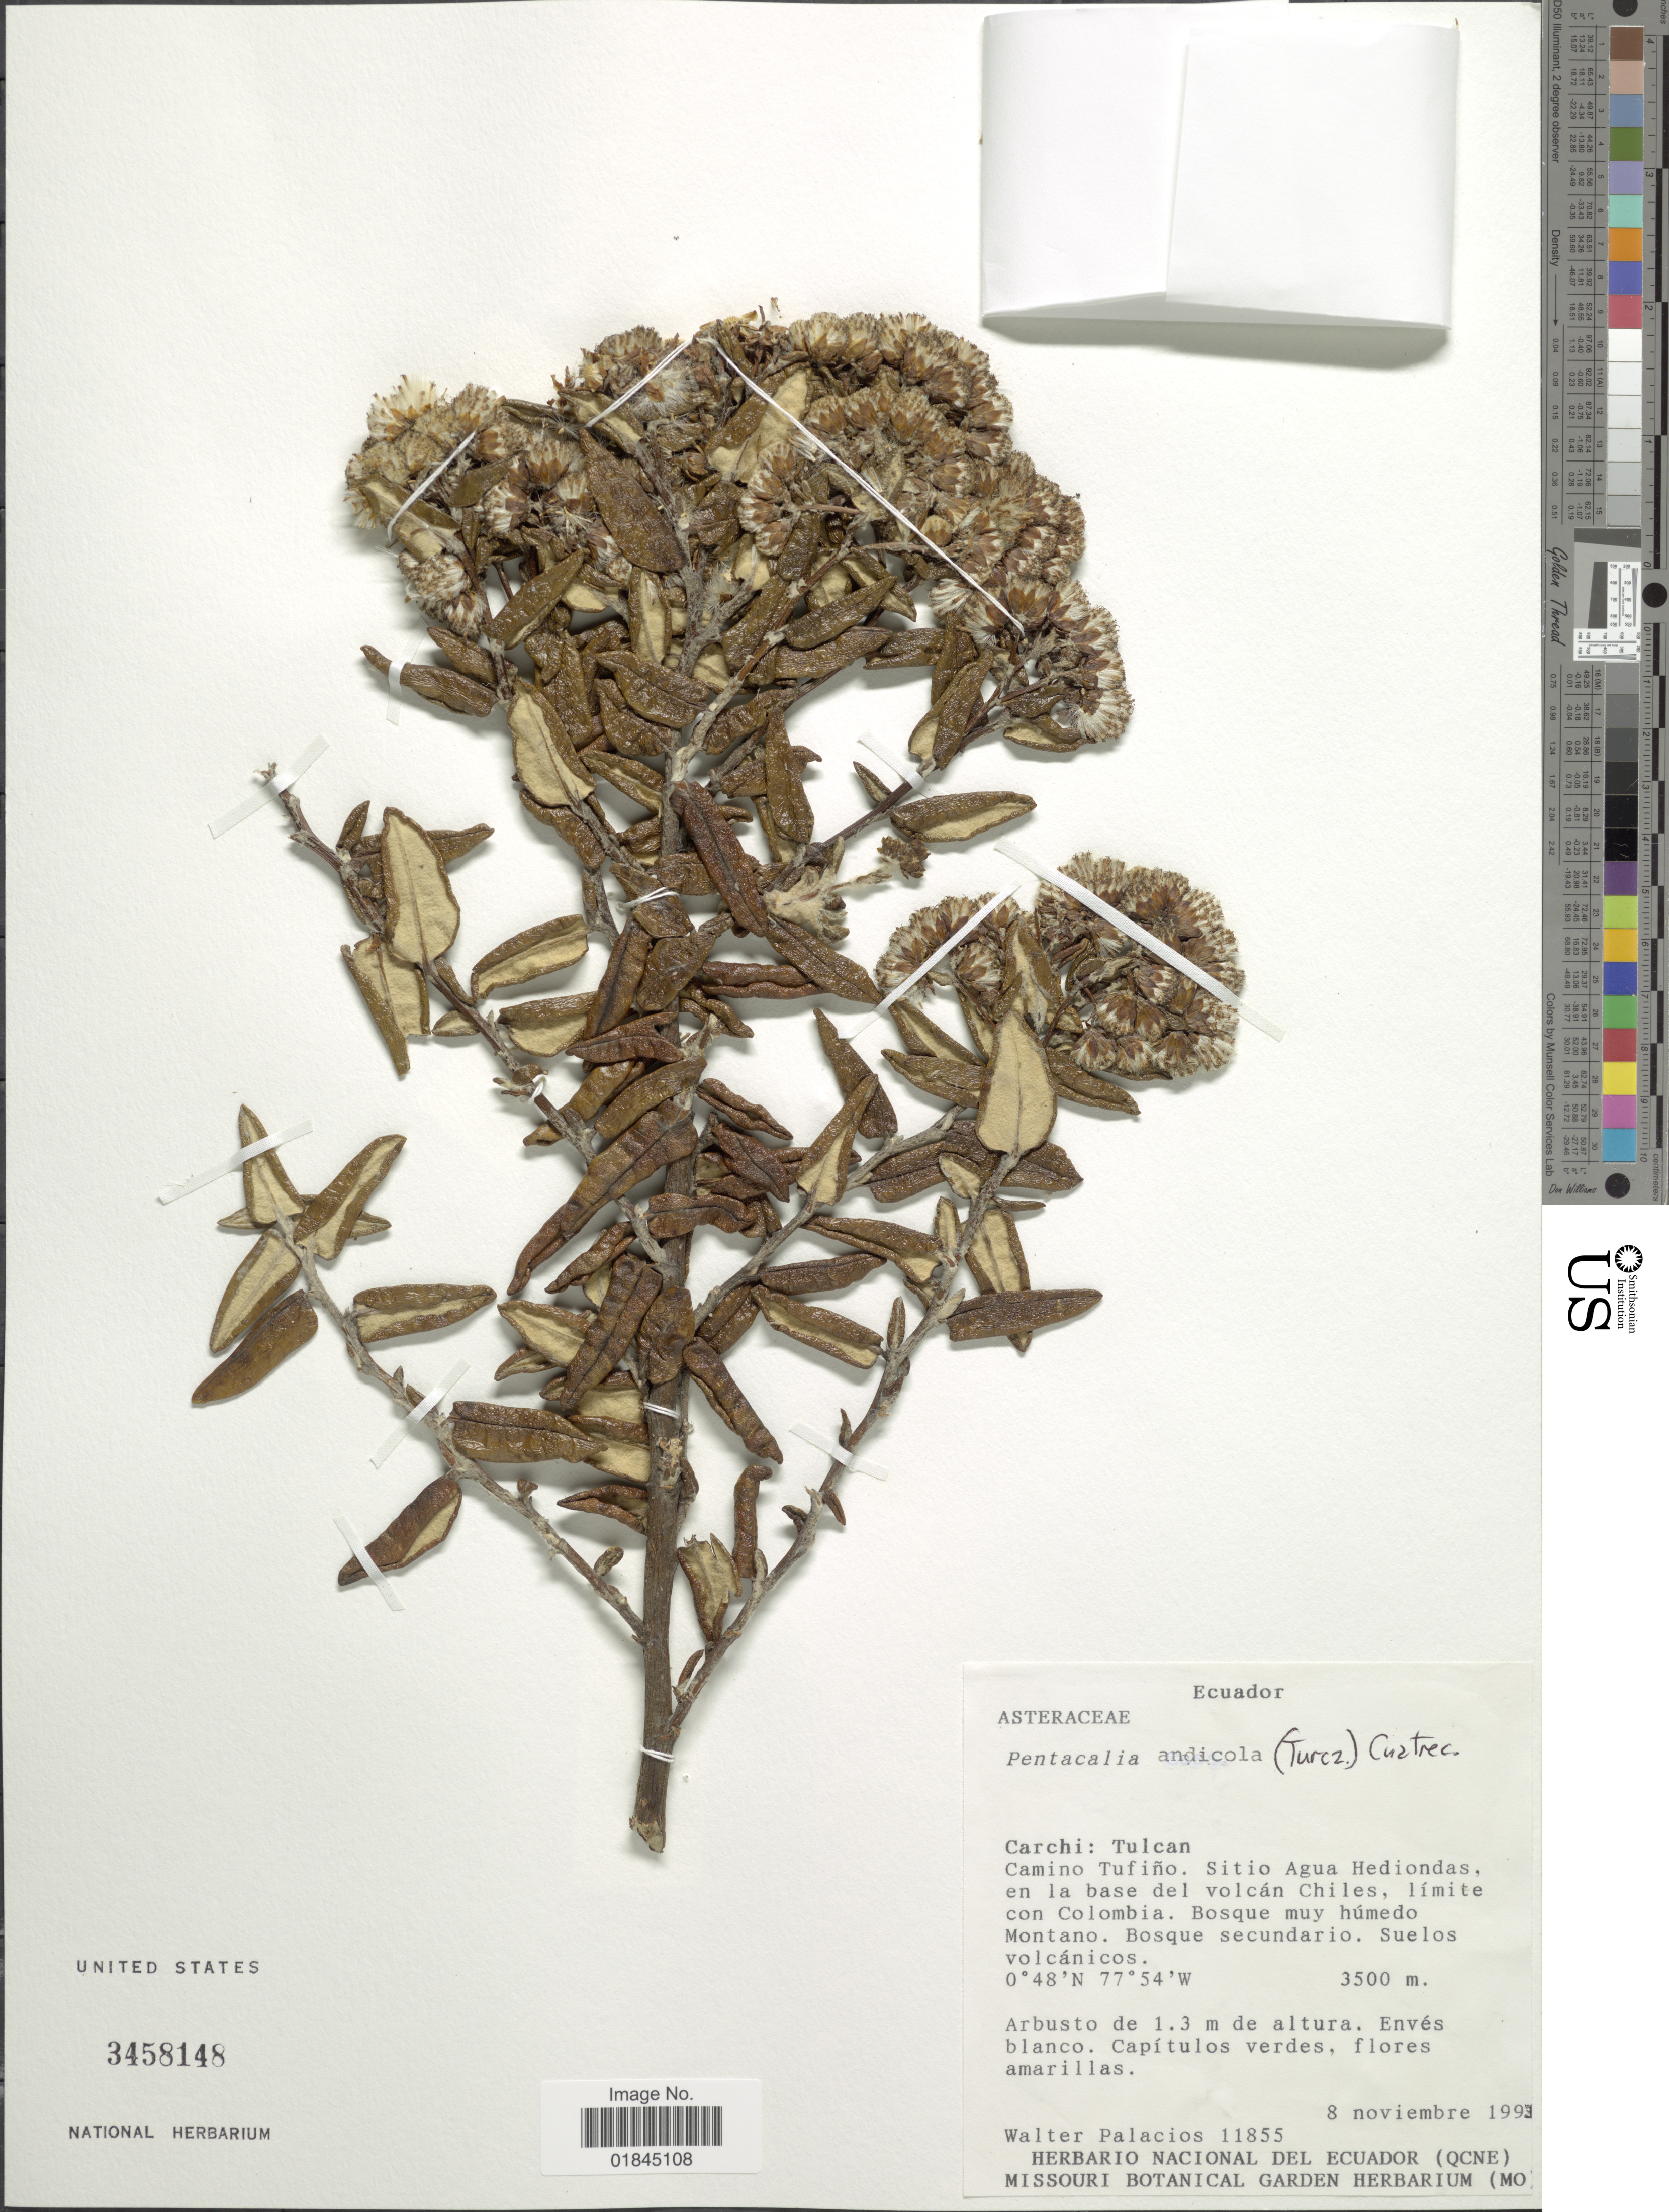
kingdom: Plantae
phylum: Tracheophyta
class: Magnoliopsida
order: Asterales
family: Asteraceae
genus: Pentacalia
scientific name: Pentacalia andicola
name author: (Turcz.) Cuatrec.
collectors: W. Palacios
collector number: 11855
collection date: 1993-11-08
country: Ecuador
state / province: Carchi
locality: Tulcan. Camino Tufino. Sitio Agua Hediondas en la base del volcan Chiles, limite con Columbia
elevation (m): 3500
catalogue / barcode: US 3458148